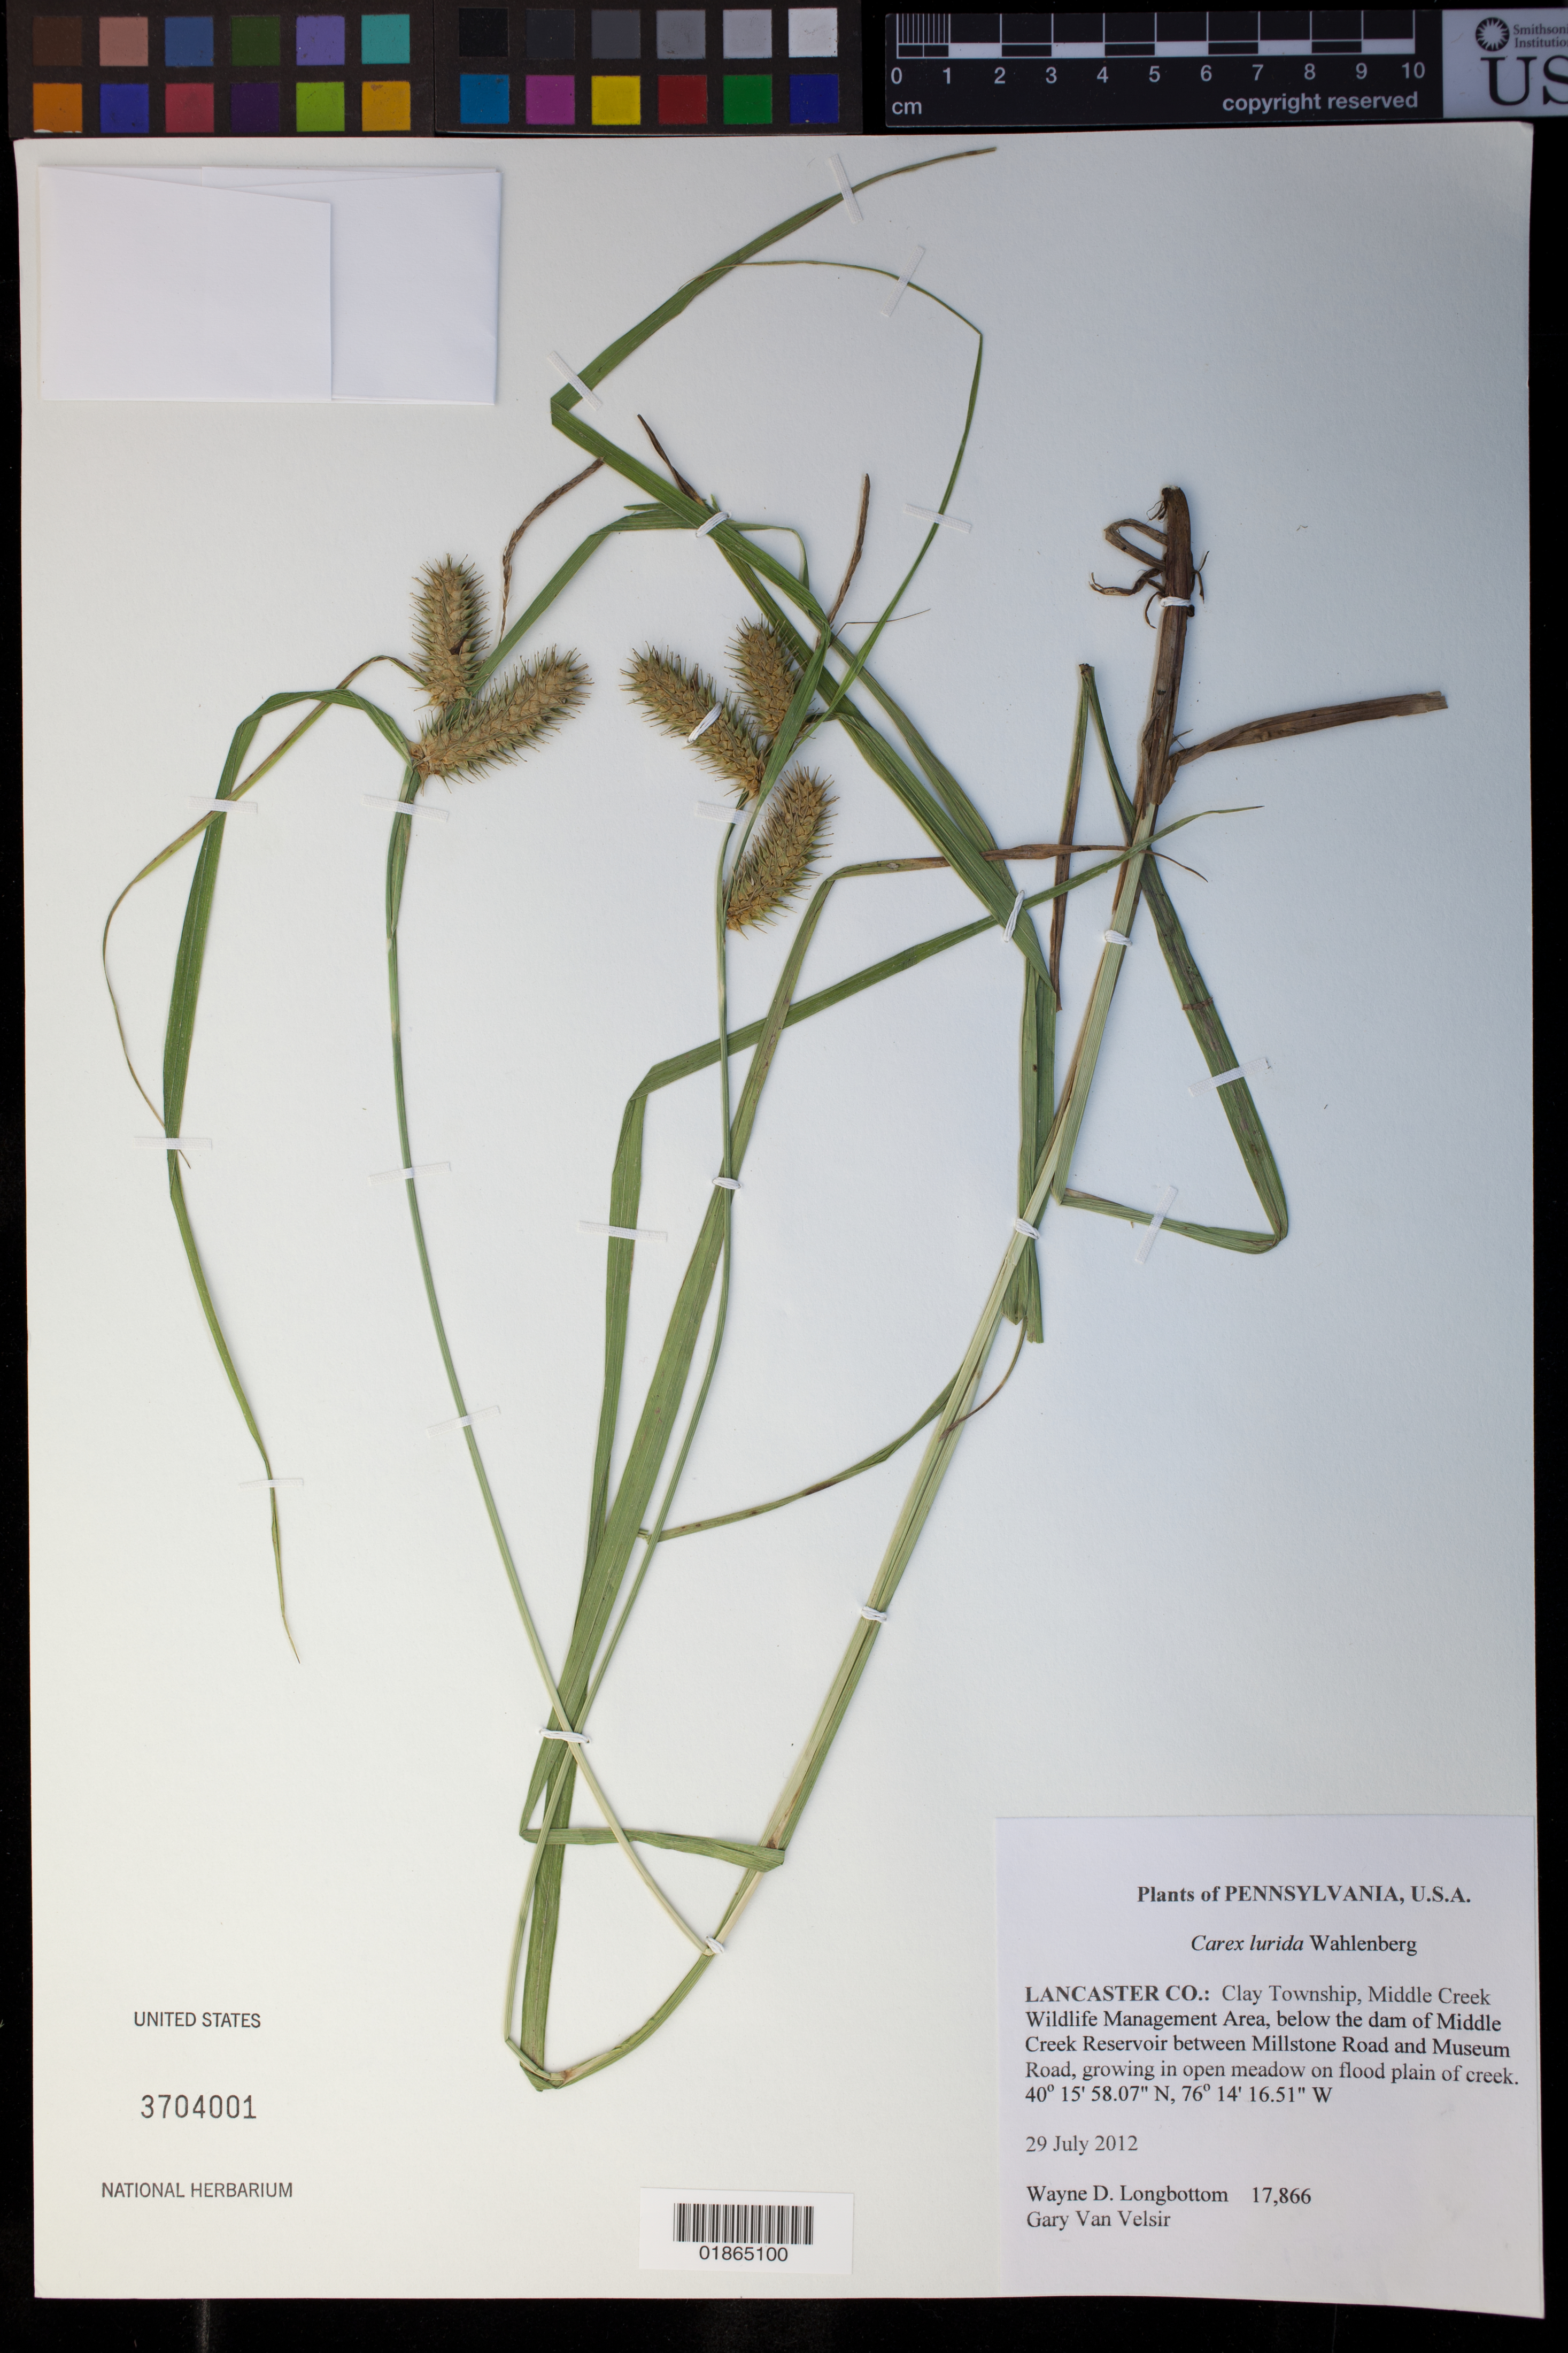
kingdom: Plantae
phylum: Tracheophyta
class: Liliopsida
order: Poales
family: Cyperaceae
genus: Carex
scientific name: Carex lurida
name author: Wahlenb.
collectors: W. D. Longbottom & G. Van Velsir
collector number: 17866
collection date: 2012-07-29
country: United States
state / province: Pennsylvania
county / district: Lancaster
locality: Clay Township, Middle Creek Wildlife Management Area, below the dam of Middle Creek Reservoir between Millstone Road and Museum Road.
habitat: Growing in open meadow on flood plain of creek.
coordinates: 40 15 58.07 N, 76 14 16.51 W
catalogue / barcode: US 3704001